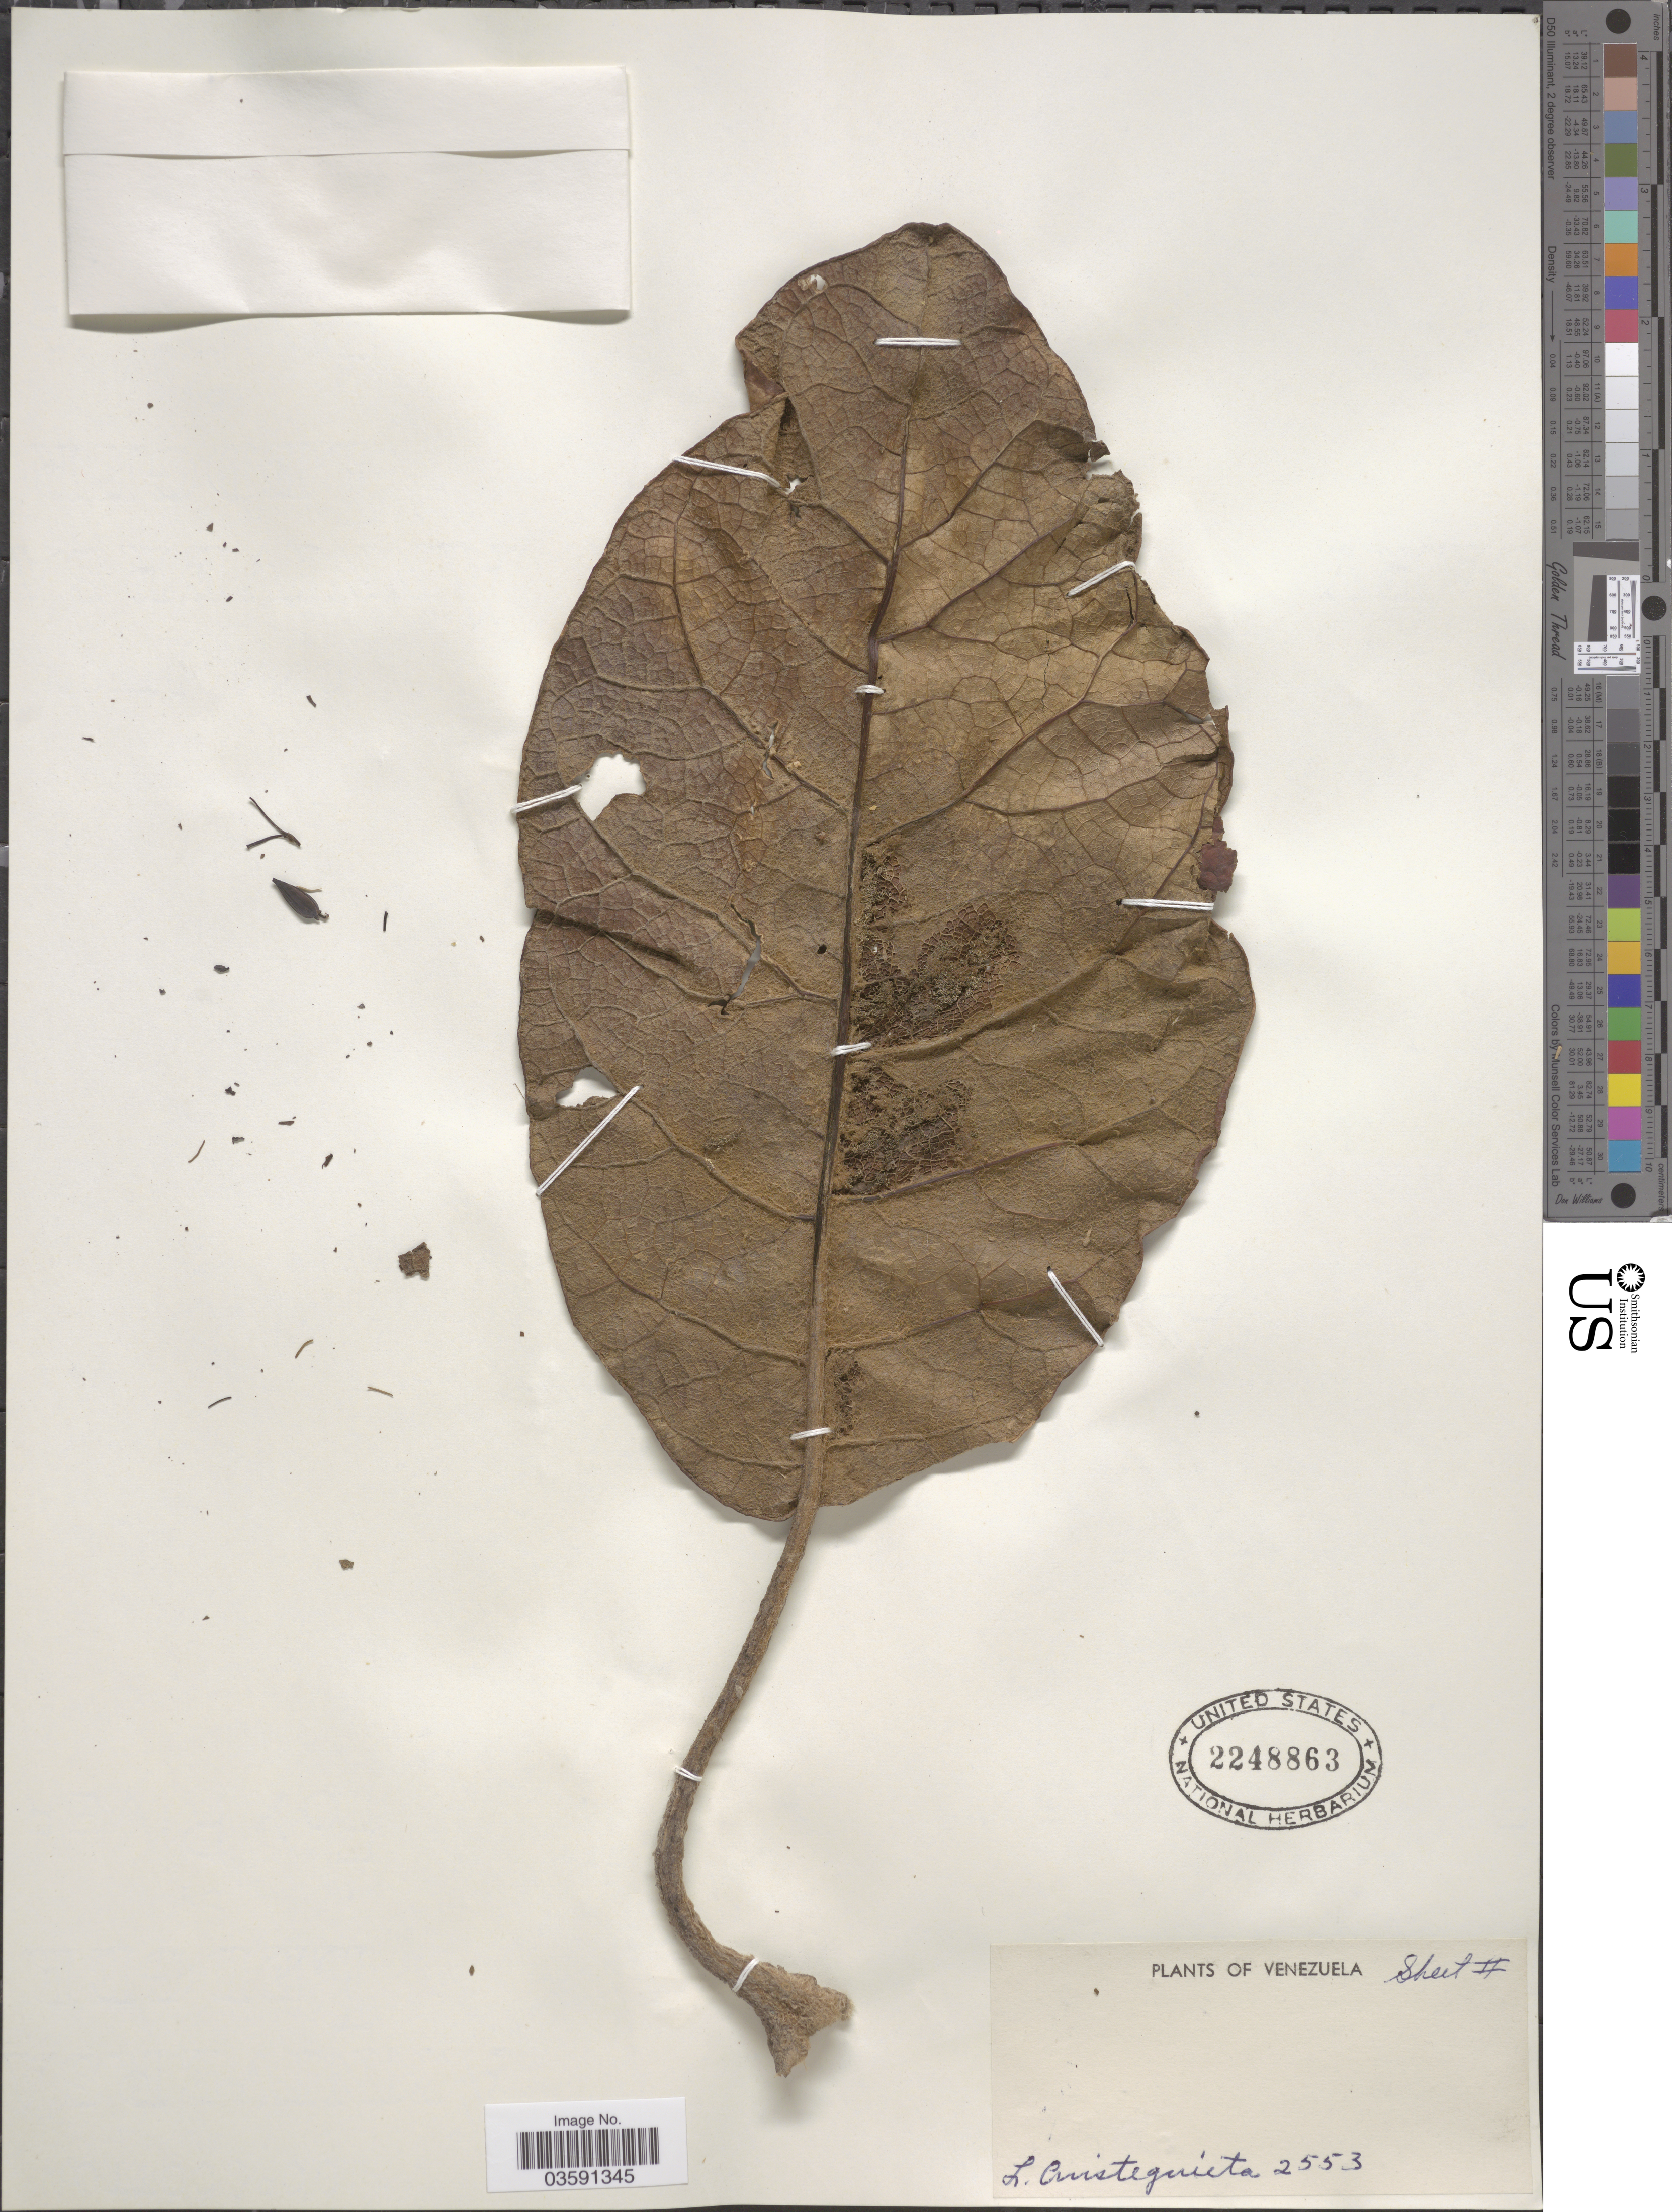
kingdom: Plantae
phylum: Tracheophyta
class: Magnoliopsida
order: Ranunculales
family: Papaveraceae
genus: Bocconia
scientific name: Bocconia integrifolia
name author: Bonpl.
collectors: L. Aristeguieta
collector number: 2553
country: Venezuela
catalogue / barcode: US 2248863